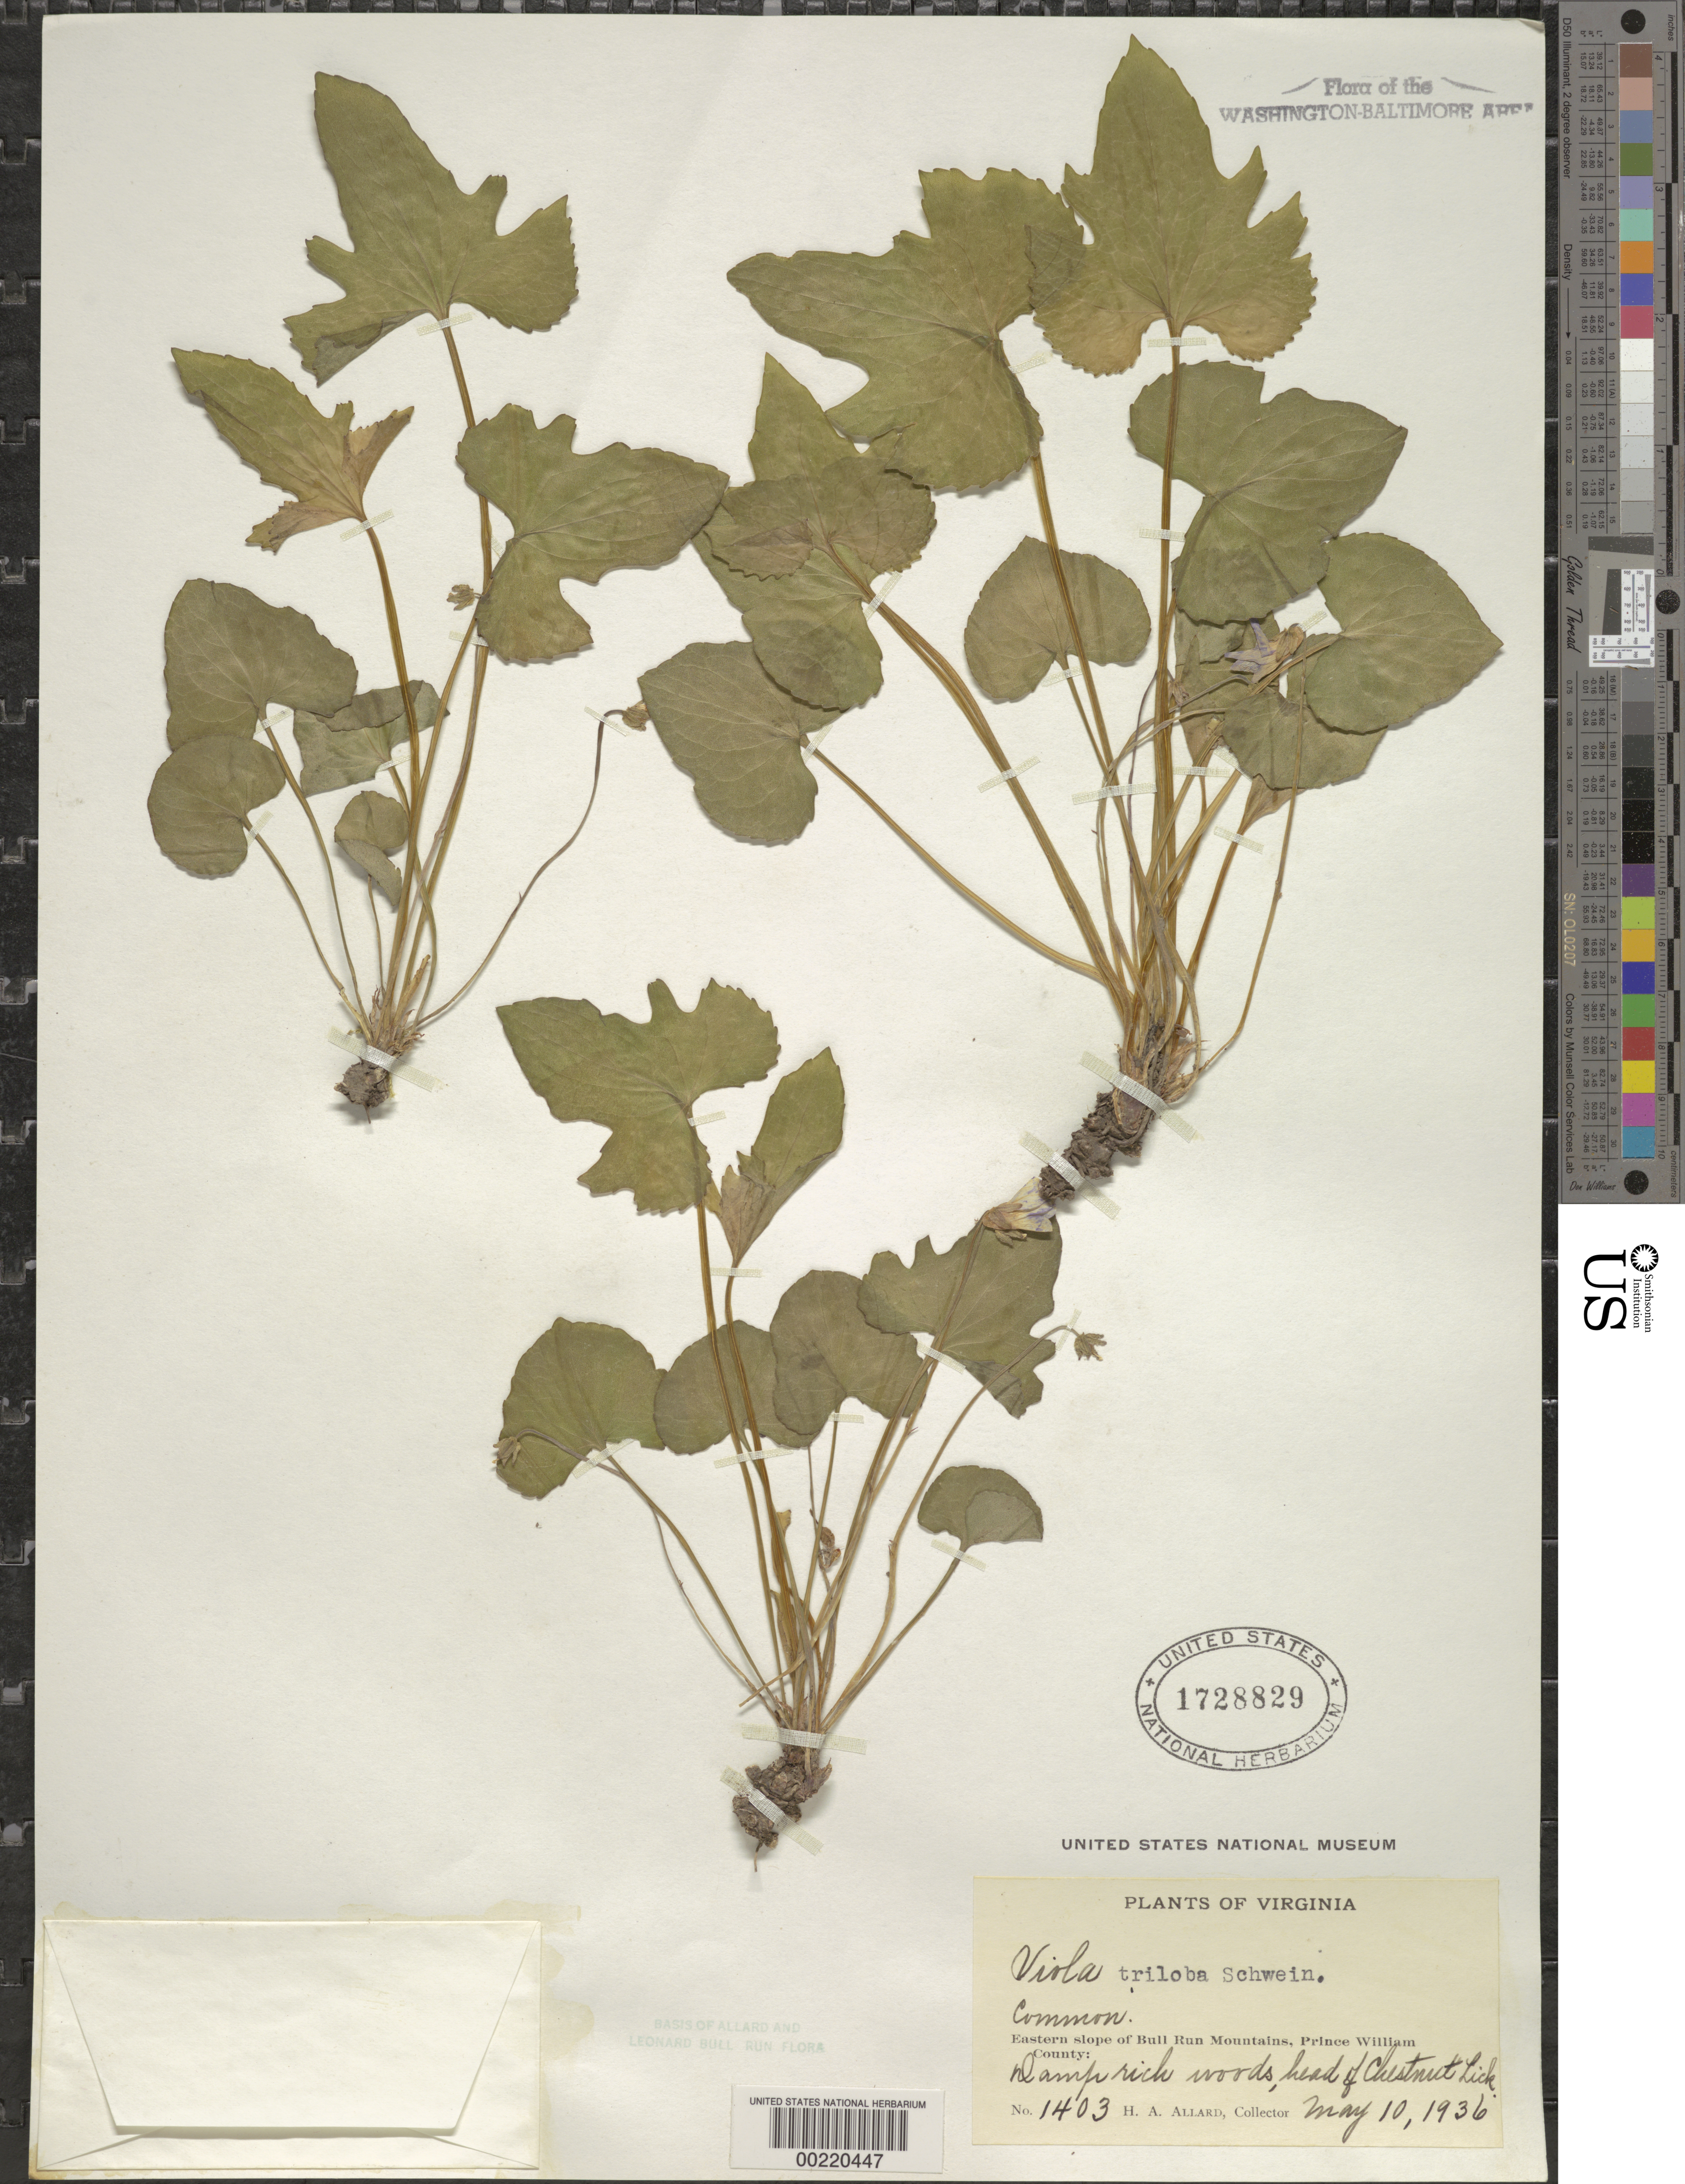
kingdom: Plantae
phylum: Tracheophyta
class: Magnoliopsida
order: Malpighiales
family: Violaceae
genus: Viola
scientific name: Viola palmata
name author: L.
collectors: H. A. Allard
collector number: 1403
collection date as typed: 10 May 1936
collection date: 1936-05-10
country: United States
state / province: Virginia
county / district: Prince William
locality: Chestnut Lick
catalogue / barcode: US 1728829